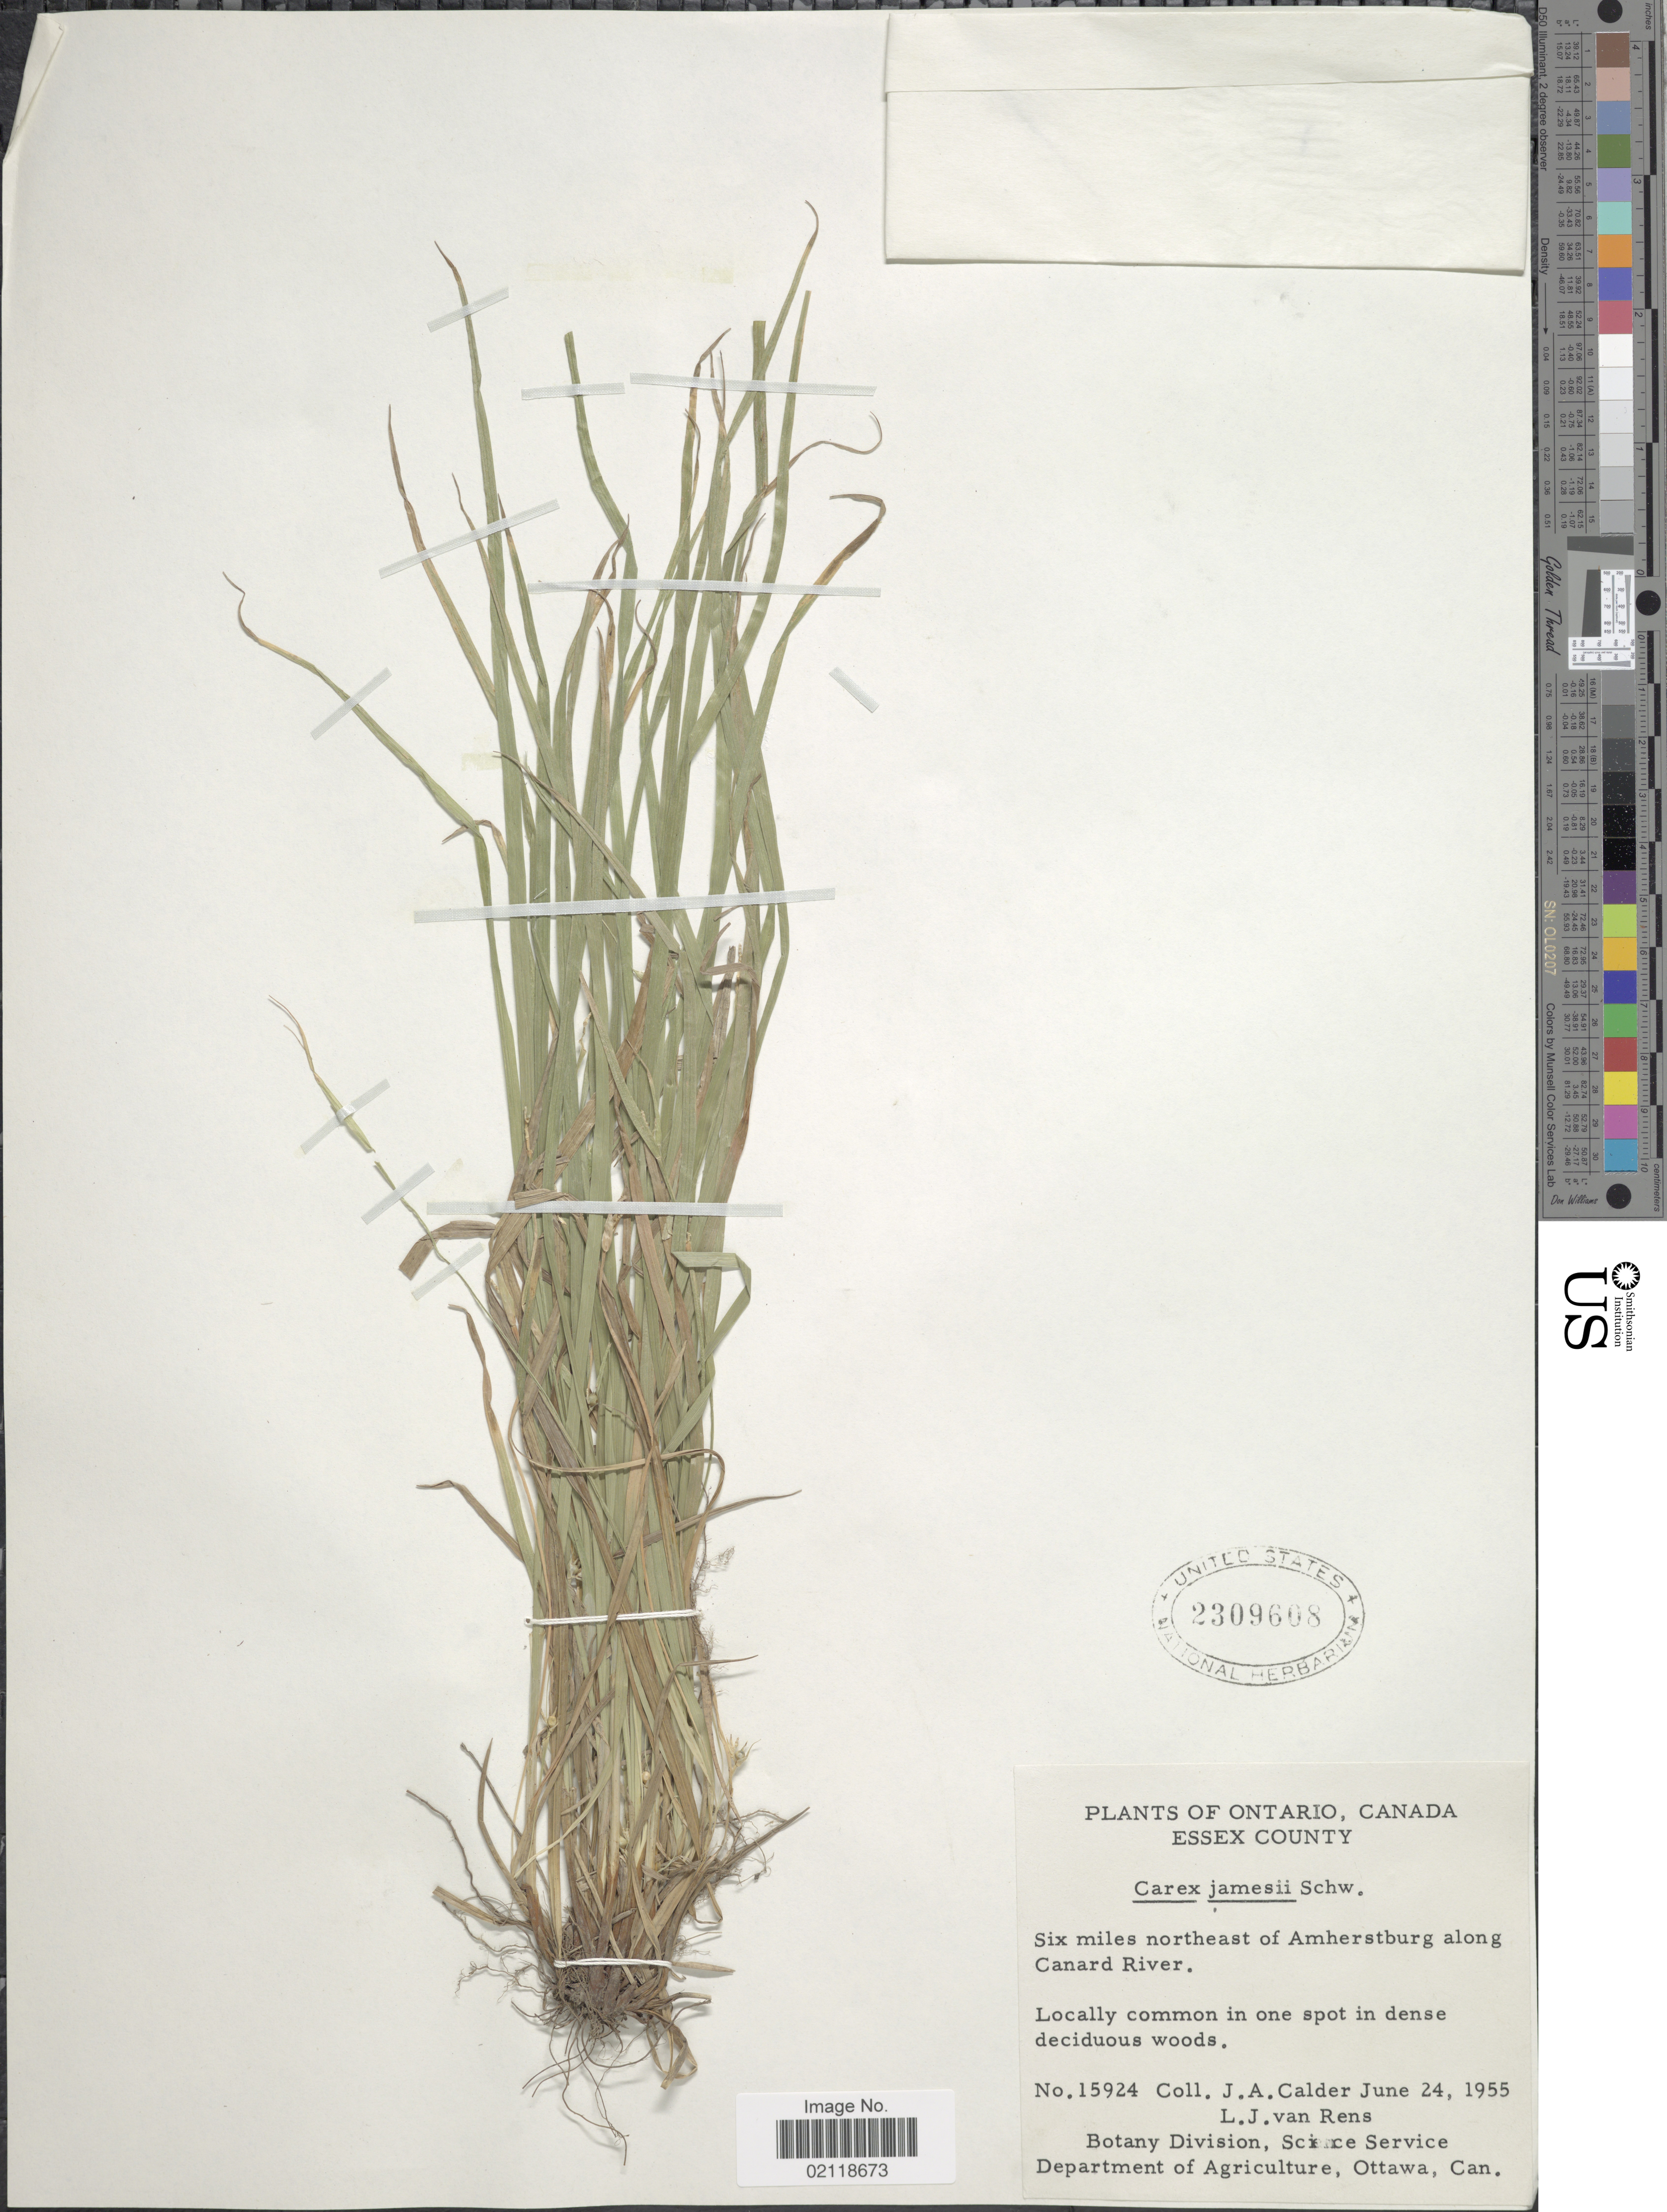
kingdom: Plantae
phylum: Tracheophyta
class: Liliopsida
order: Poales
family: Cyperaceae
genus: Carex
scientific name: Carex jamesii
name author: Schwein.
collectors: J. A. Calder & L. Rens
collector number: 15924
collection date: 1955-06-24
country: Canada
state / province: Ontario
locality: Essex County, six miles northeast of Amherstburg along Canard River.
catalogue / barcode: US 2309608